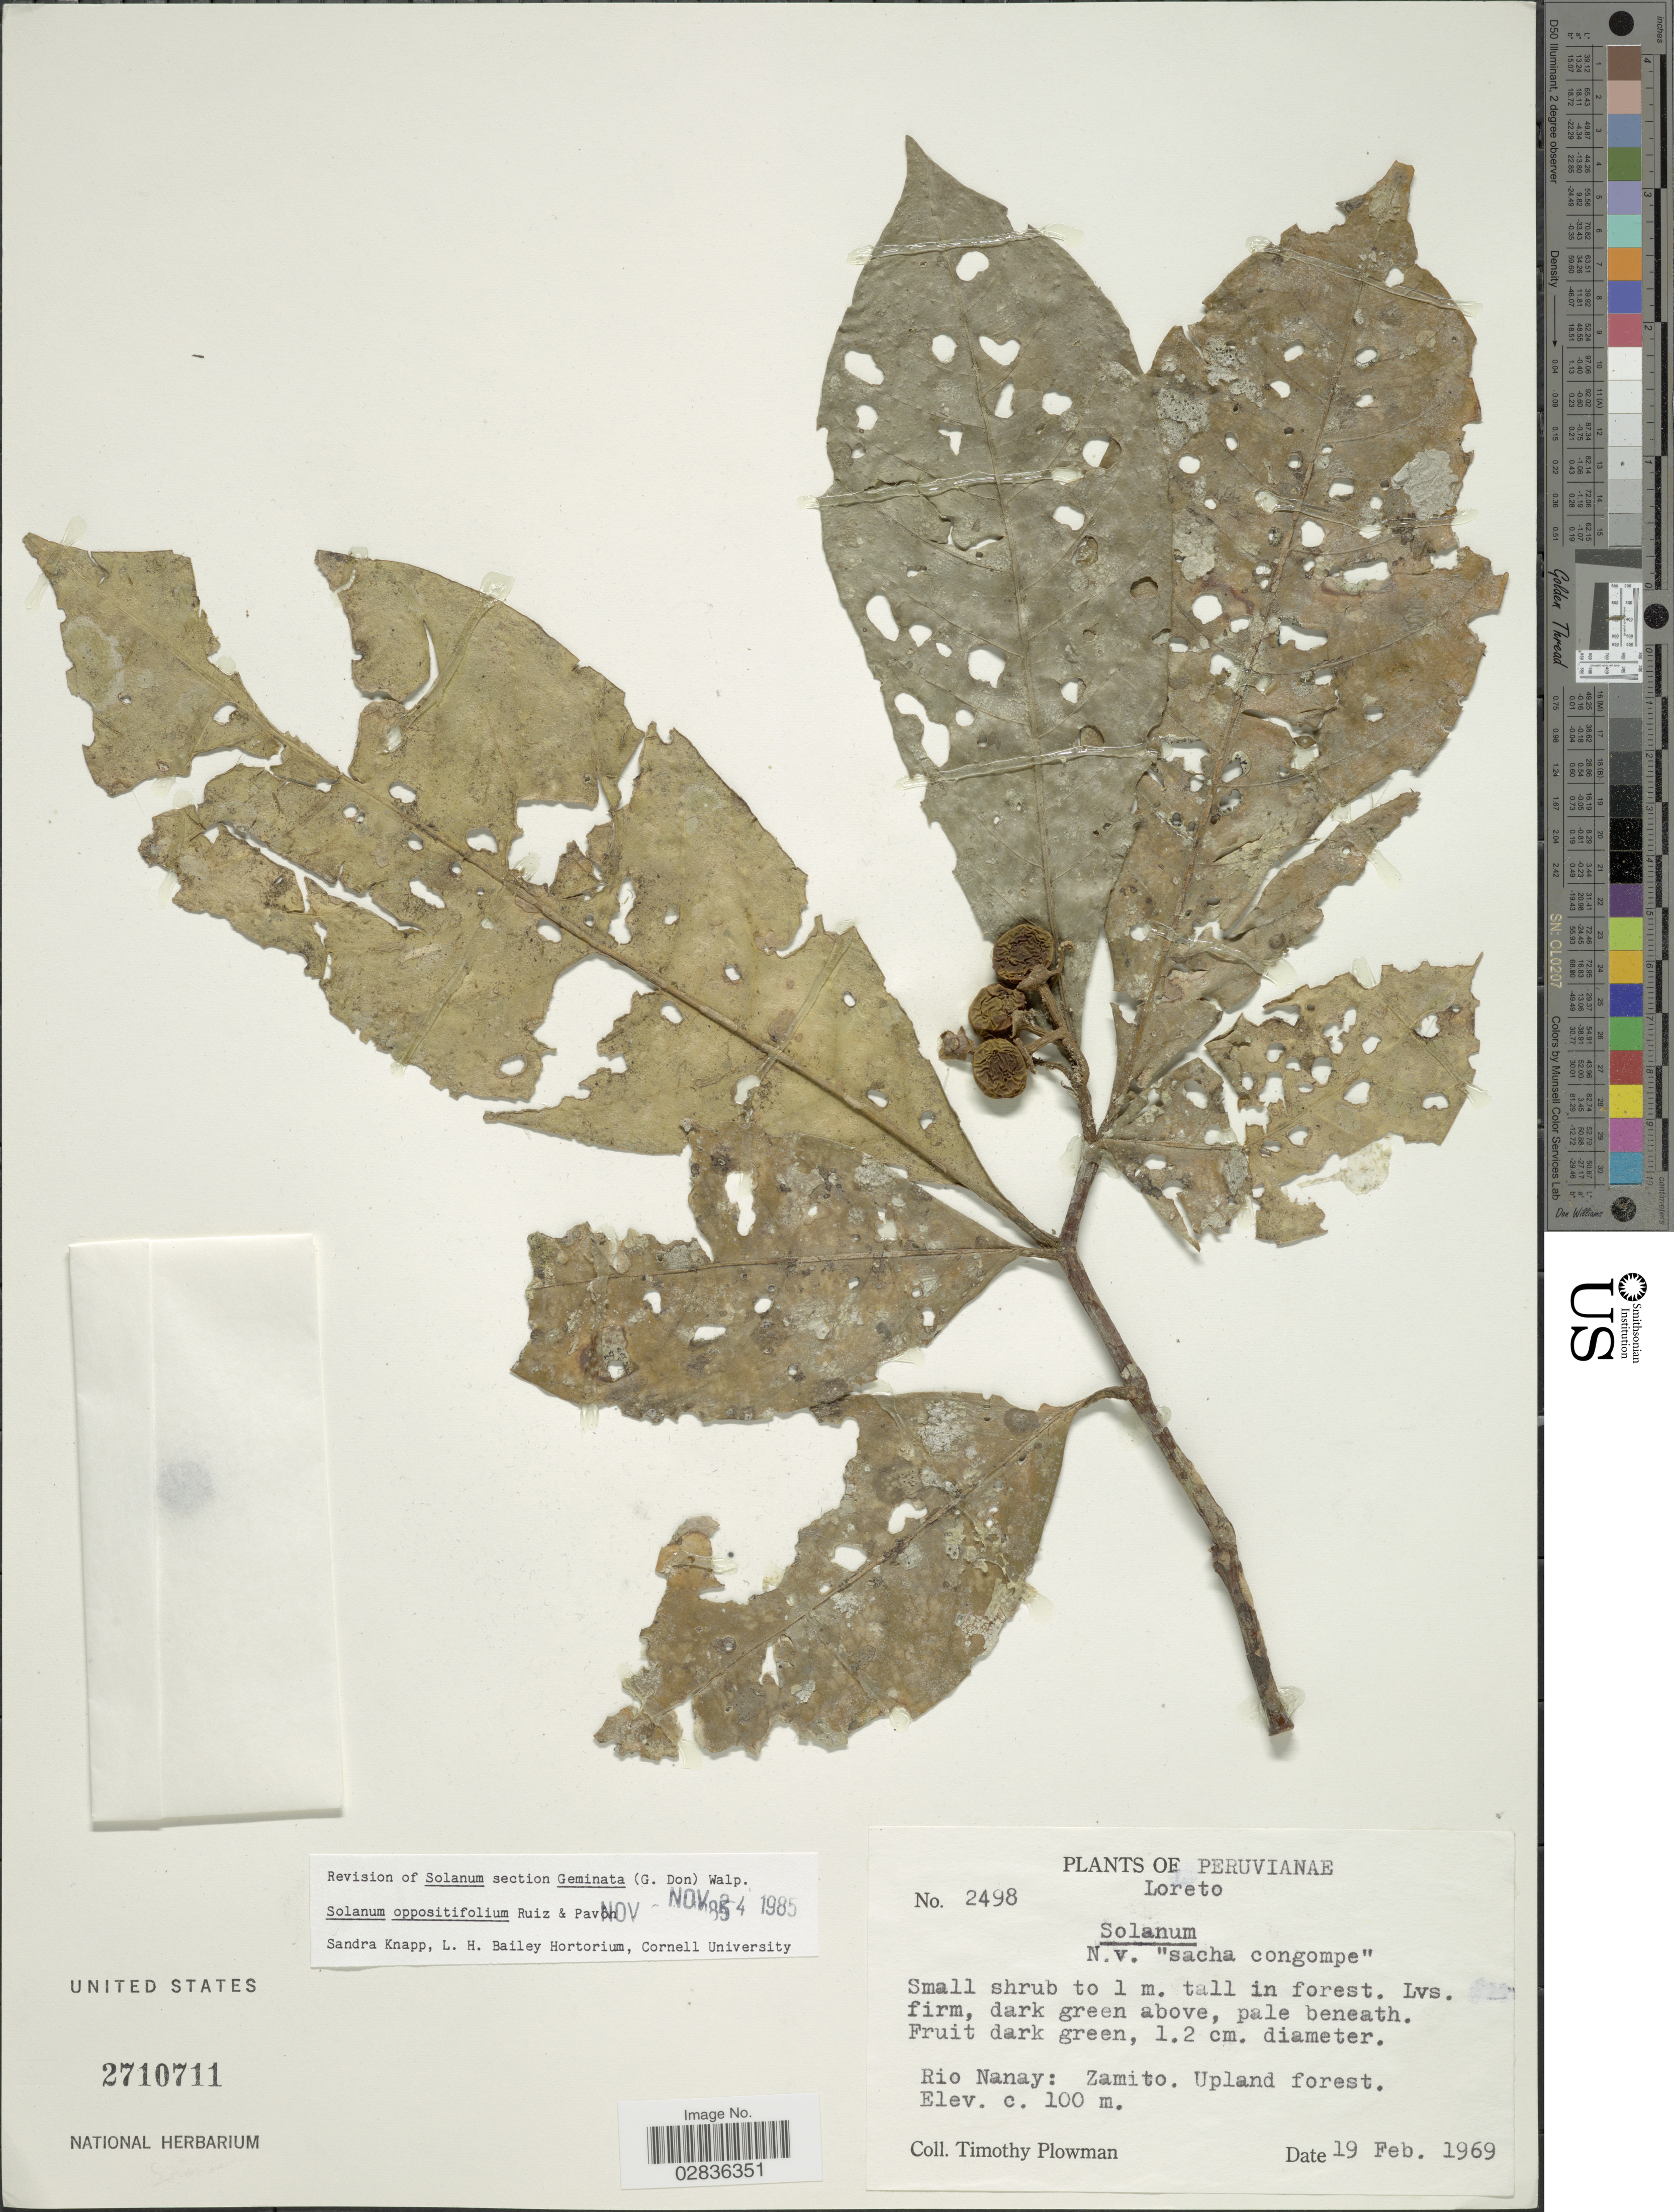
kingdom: Plantae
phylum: Tracheophyta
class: Magnoliopsida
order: Solanales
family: Solanaceae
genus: Solanum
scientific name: Solanum oppositifolium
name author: Ruiz & Pav.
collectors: T. Plowman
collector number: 2498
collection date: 1969-02-19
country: Peru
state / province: Loreto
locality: Rio Nanay: Zamito. Upland forest.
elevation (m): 100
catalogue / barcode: US 2710711